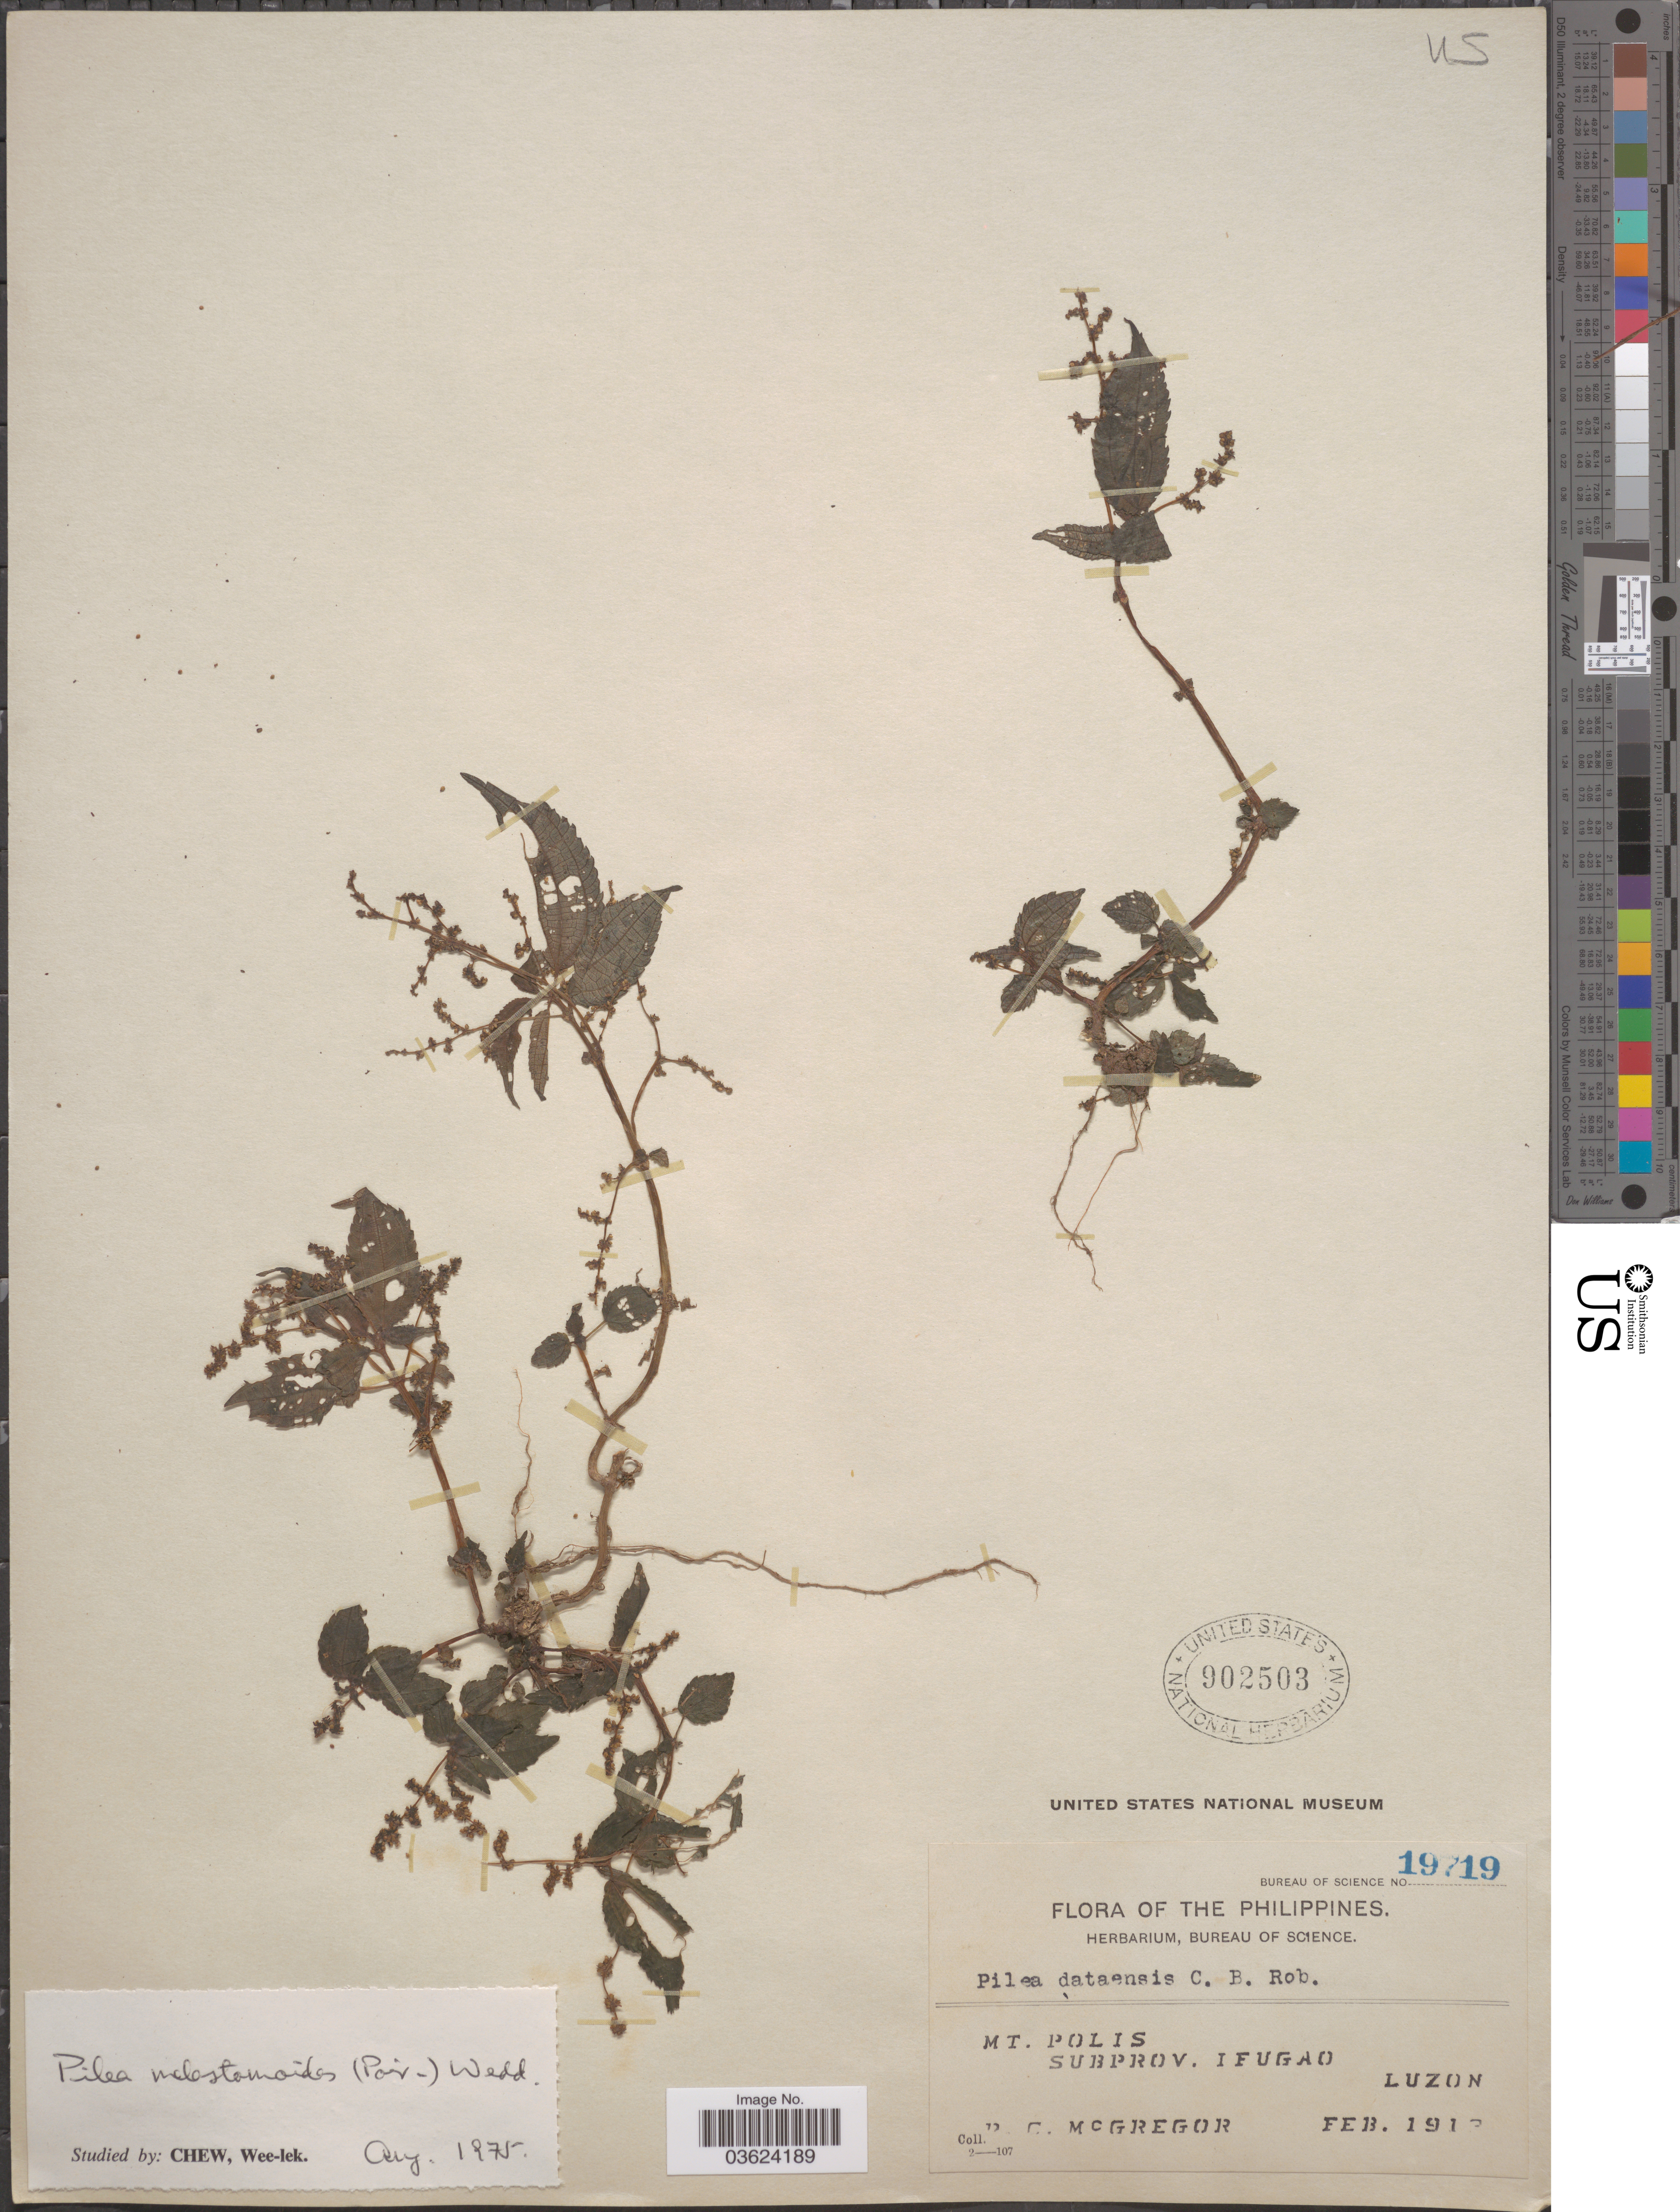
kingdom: Plantae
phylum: Tracheophyta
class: Magnoliopsida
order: Rosales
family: Urticaceae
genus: Pilea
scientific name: Pilea melastomoides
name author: (Spreng.) Urb.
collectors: R. C. McGregor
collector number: Bureau of Science 19719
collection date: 1913-02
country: Philippines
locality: Mt. Polis. Subprov. Ifugao. Luzon.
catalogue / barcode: US 902503